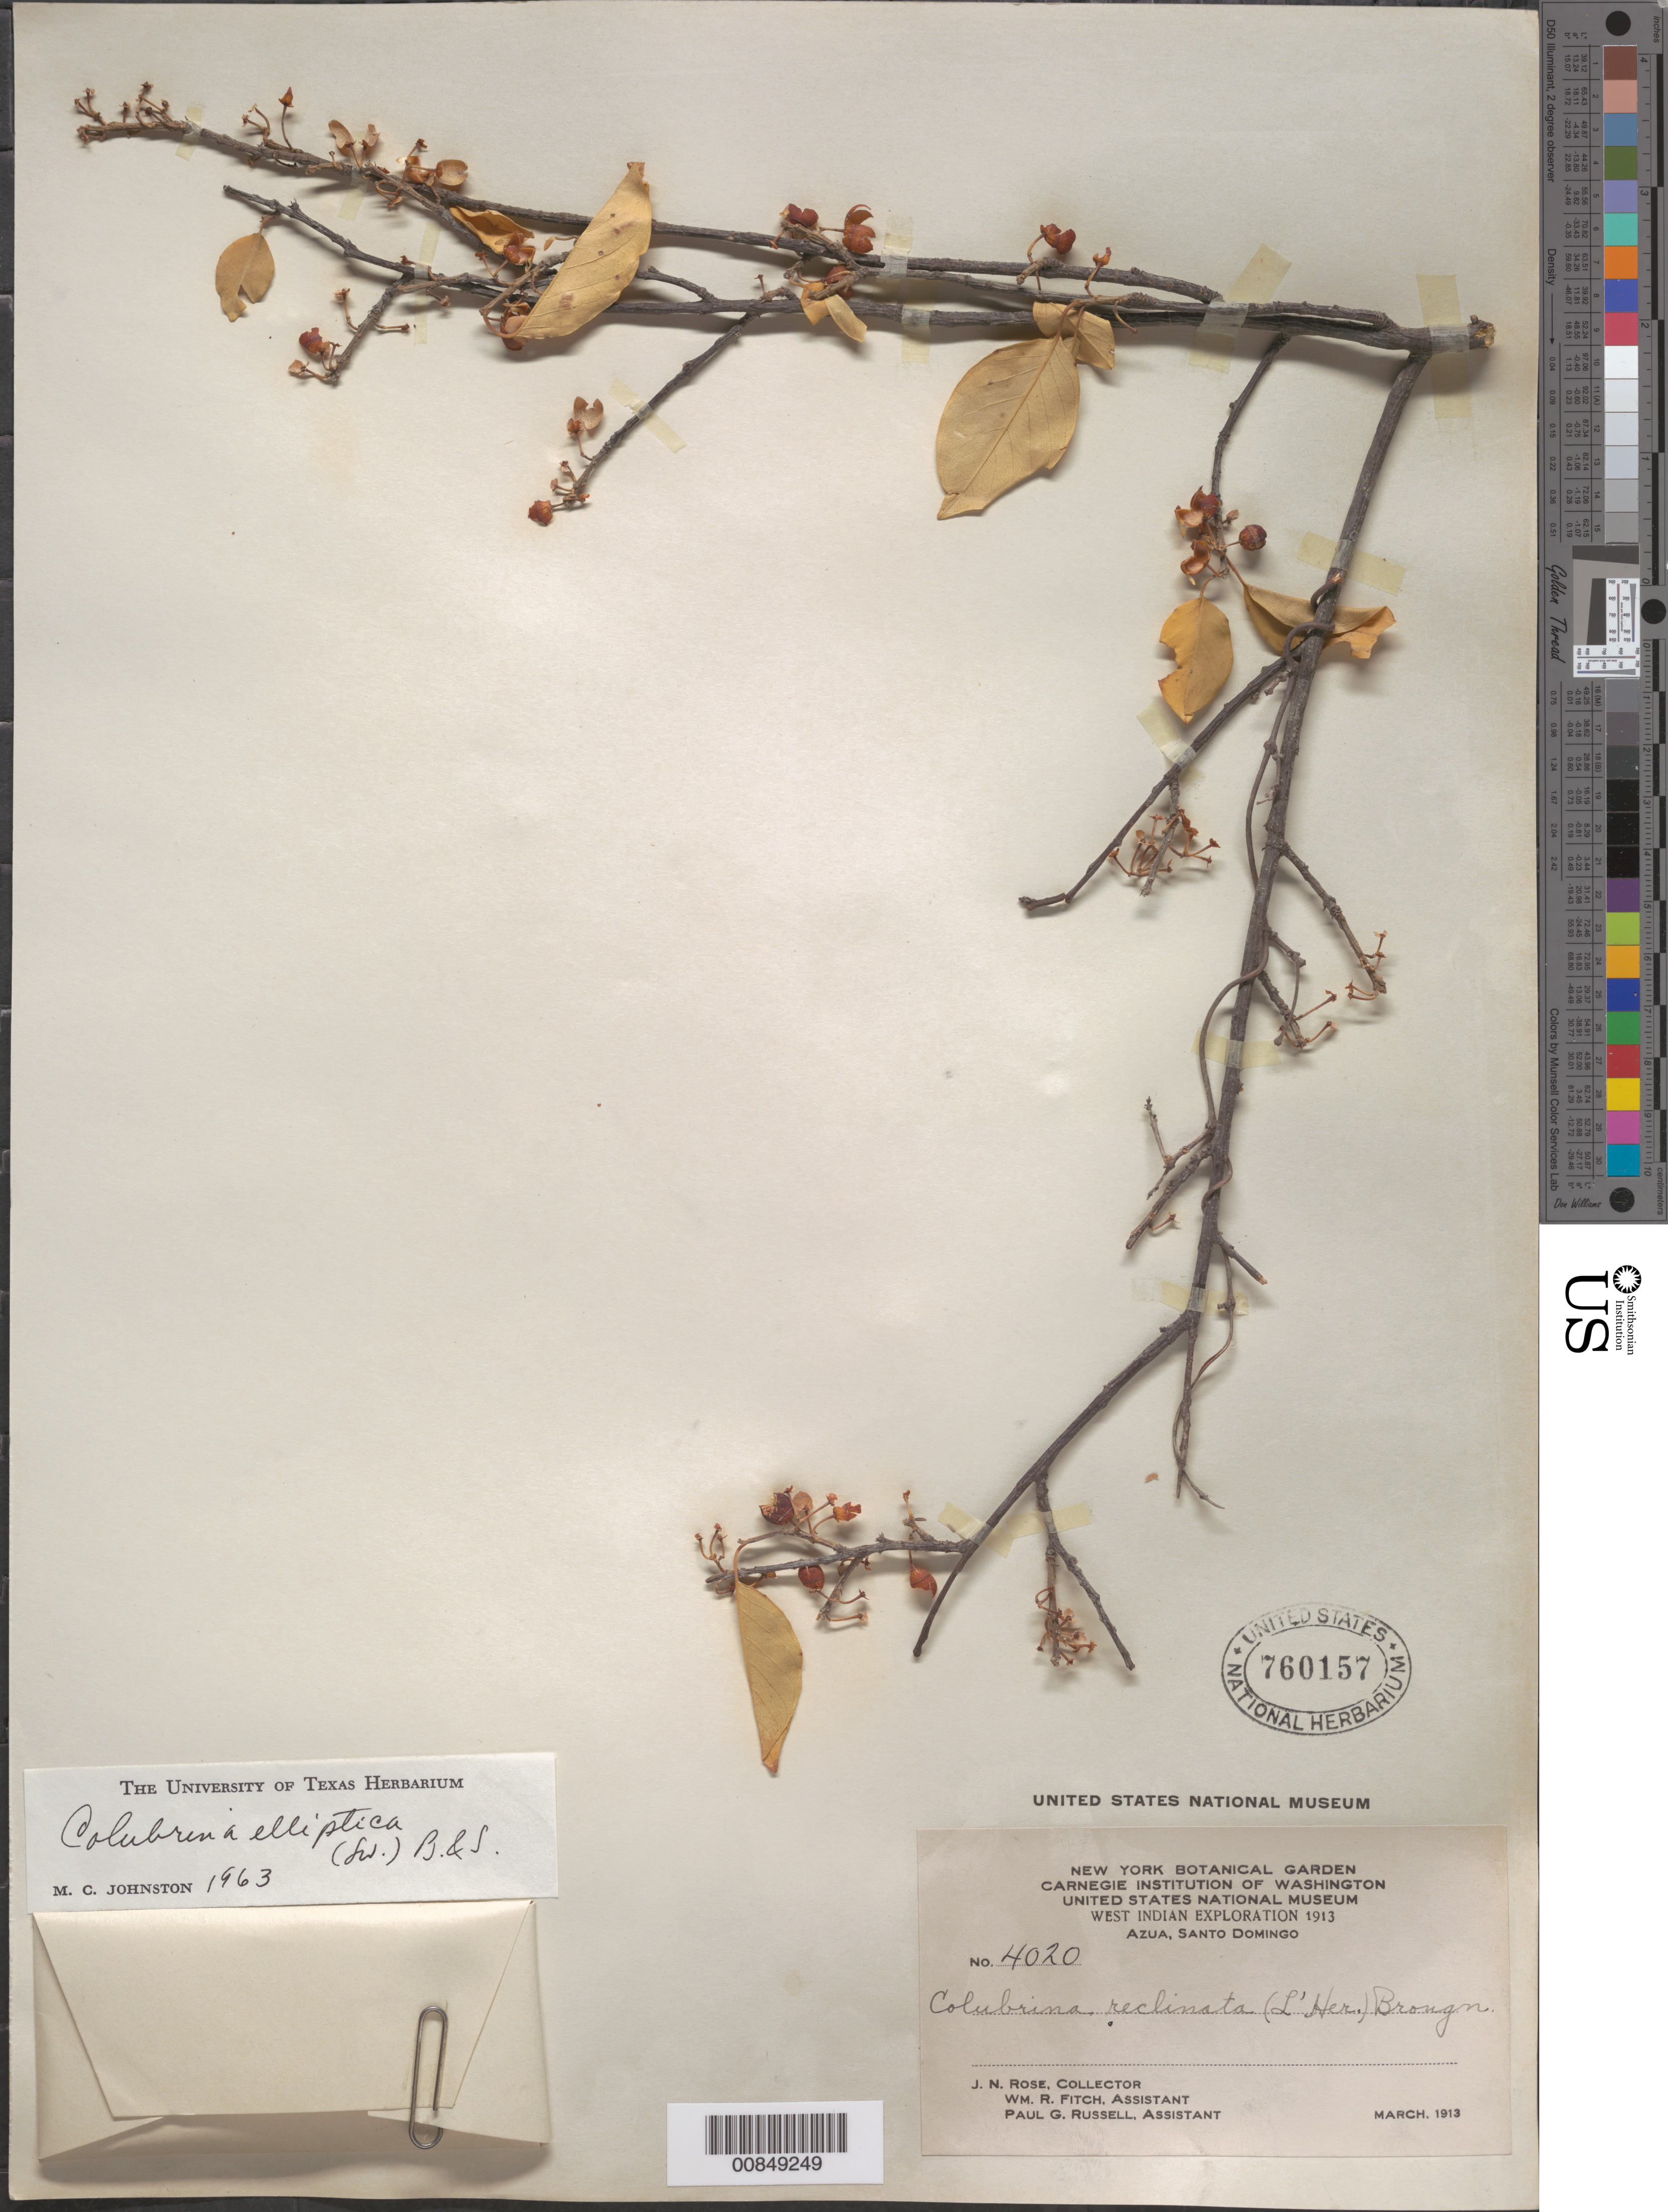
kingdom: Plantae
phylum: Tracheophyta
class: Magnoliopsida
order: Rosales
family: Rhamnaceae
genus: Colubrina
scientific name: Colubrina elliptica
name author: (Sw.) Brizicky & W.L. Stern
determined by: Johnston, Marshall C.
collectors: J. N. Rose, W. R. Fitch & P. G. Russell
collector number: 4020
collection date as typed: Mar 1913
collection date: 1913-03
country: Dominican Republic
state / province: Azua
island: Hispaniola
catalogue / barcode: US 760157